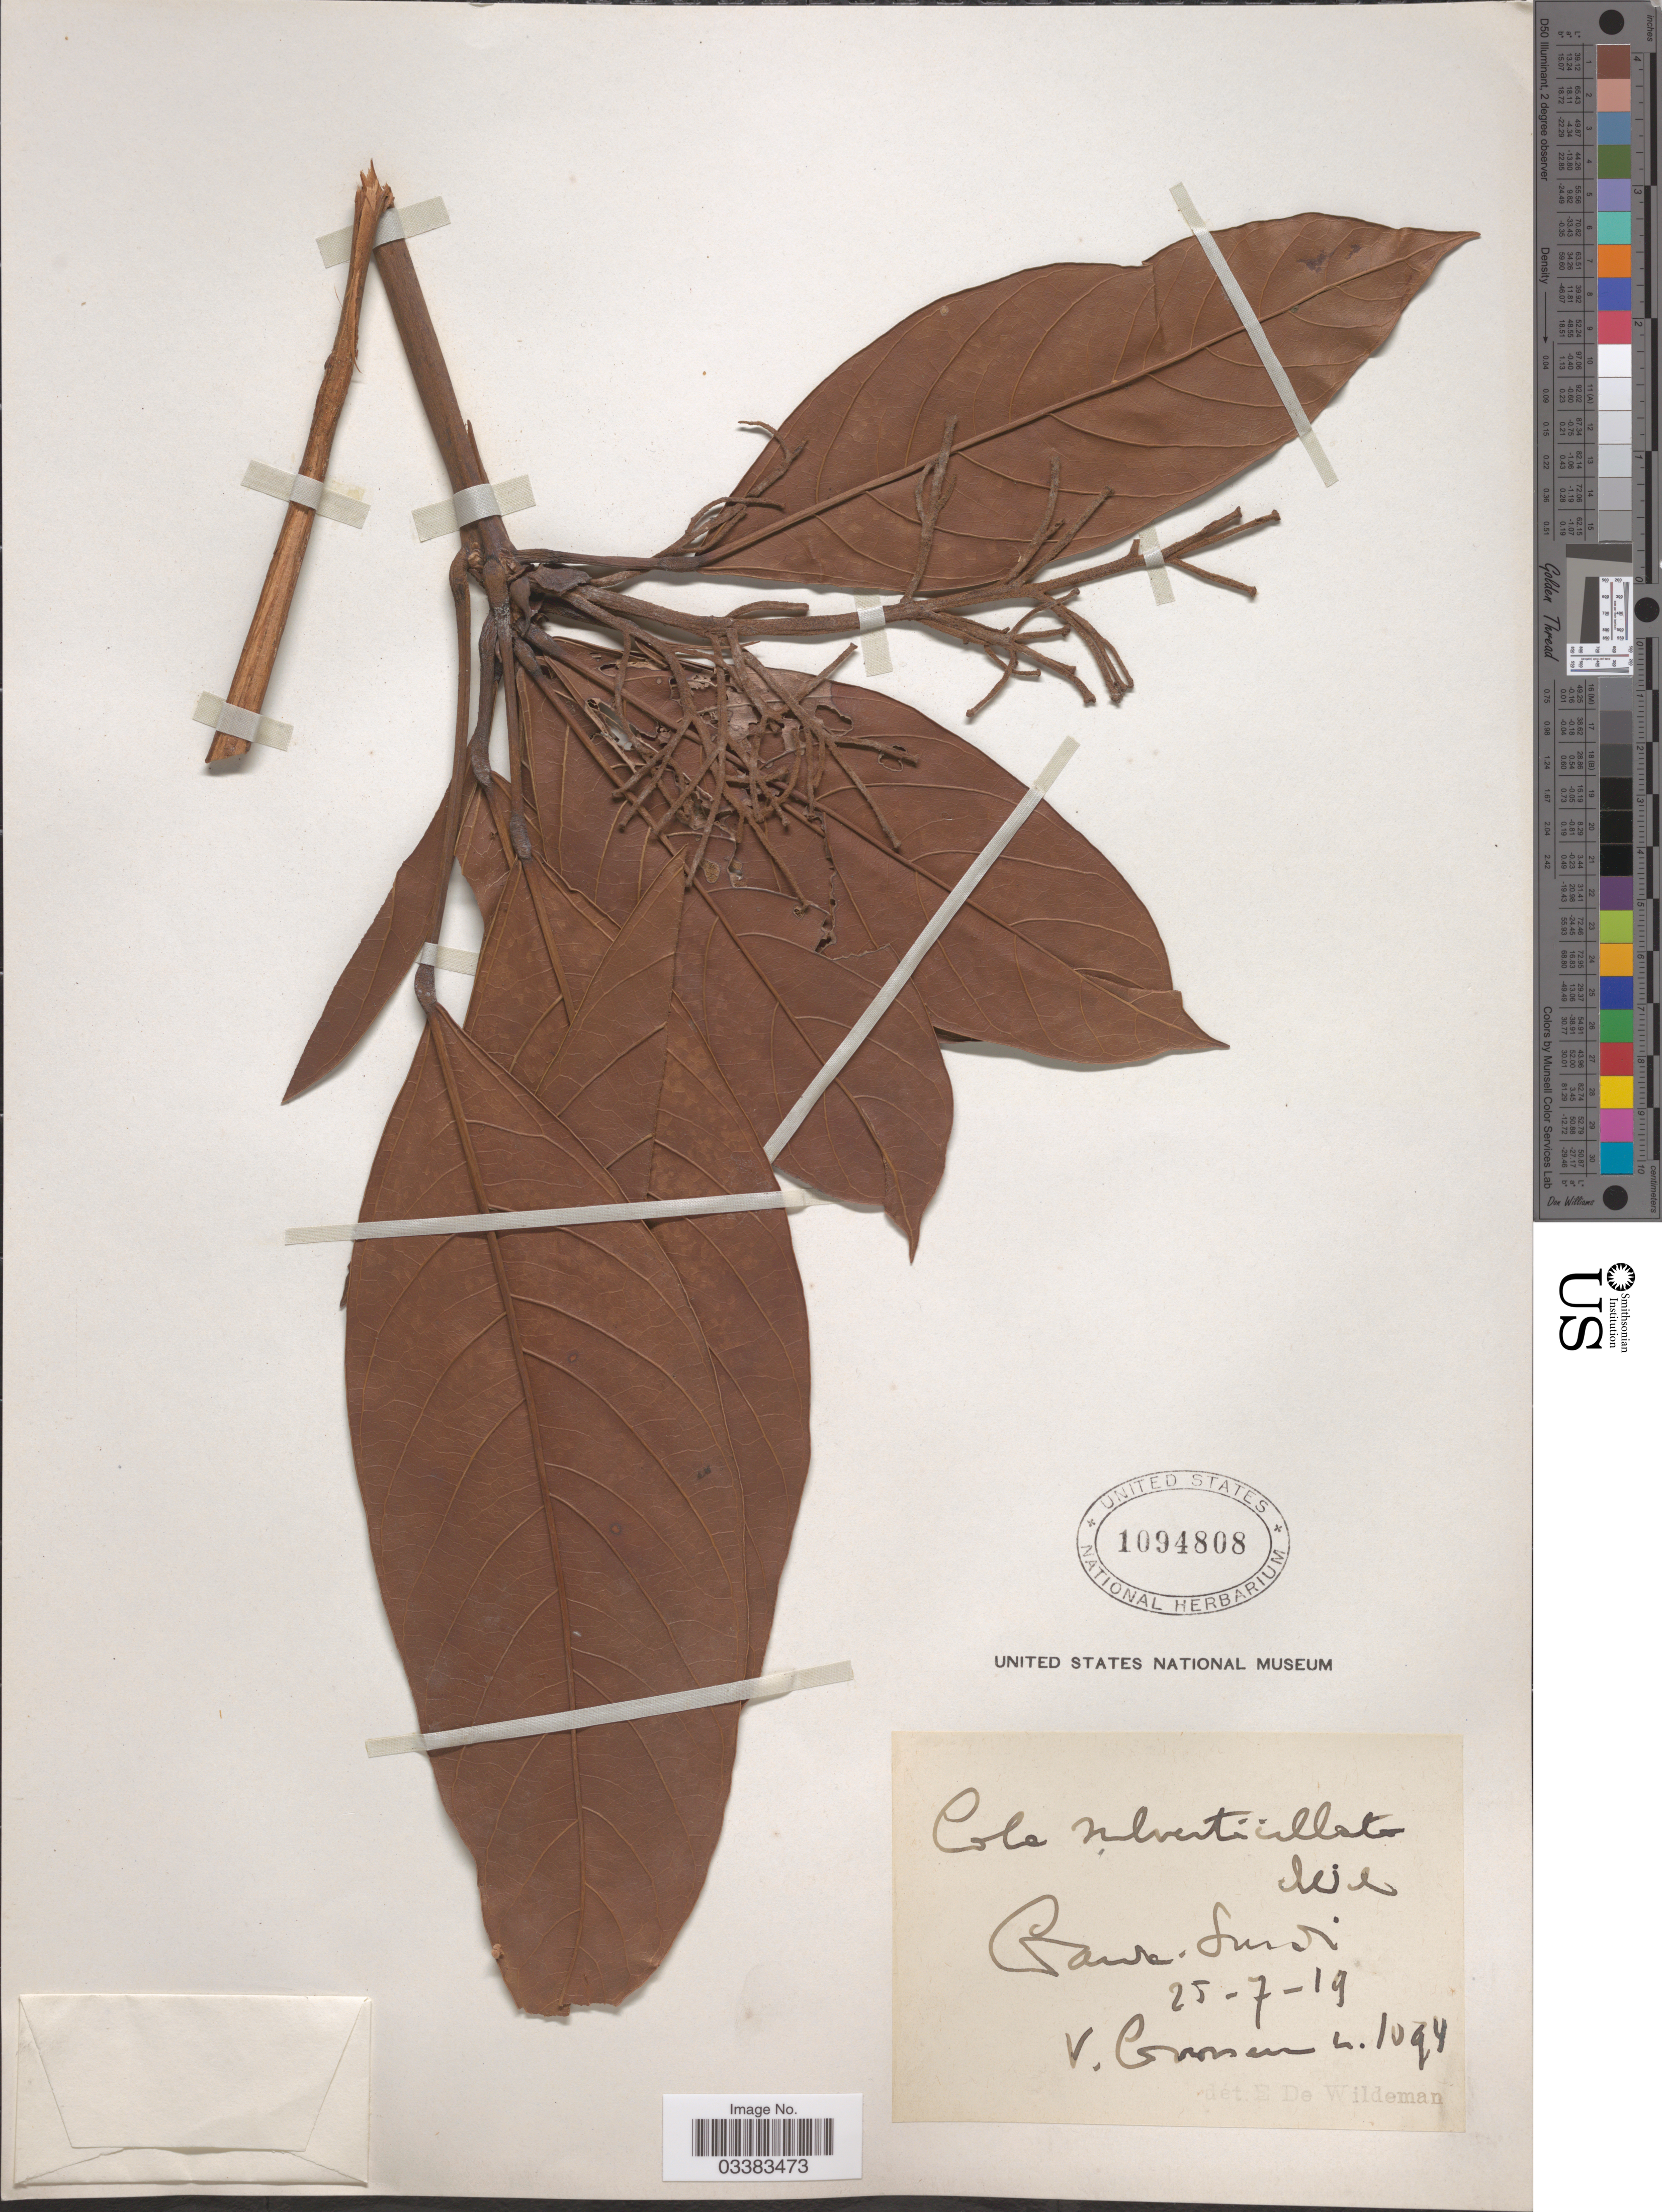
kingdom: Plantae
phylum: Tracheophyta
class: Magnoliopsida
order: Malvales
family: Malvaceae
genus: Cola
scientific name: Cola verticillata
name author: (Thonn.) Stapf ex A. Chev.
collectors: V. Goossens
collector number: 1094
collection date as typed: Transcribed d/m/y: 25/7/19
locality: Saude-Sudi. [interpreted]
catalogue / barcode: US 1094808